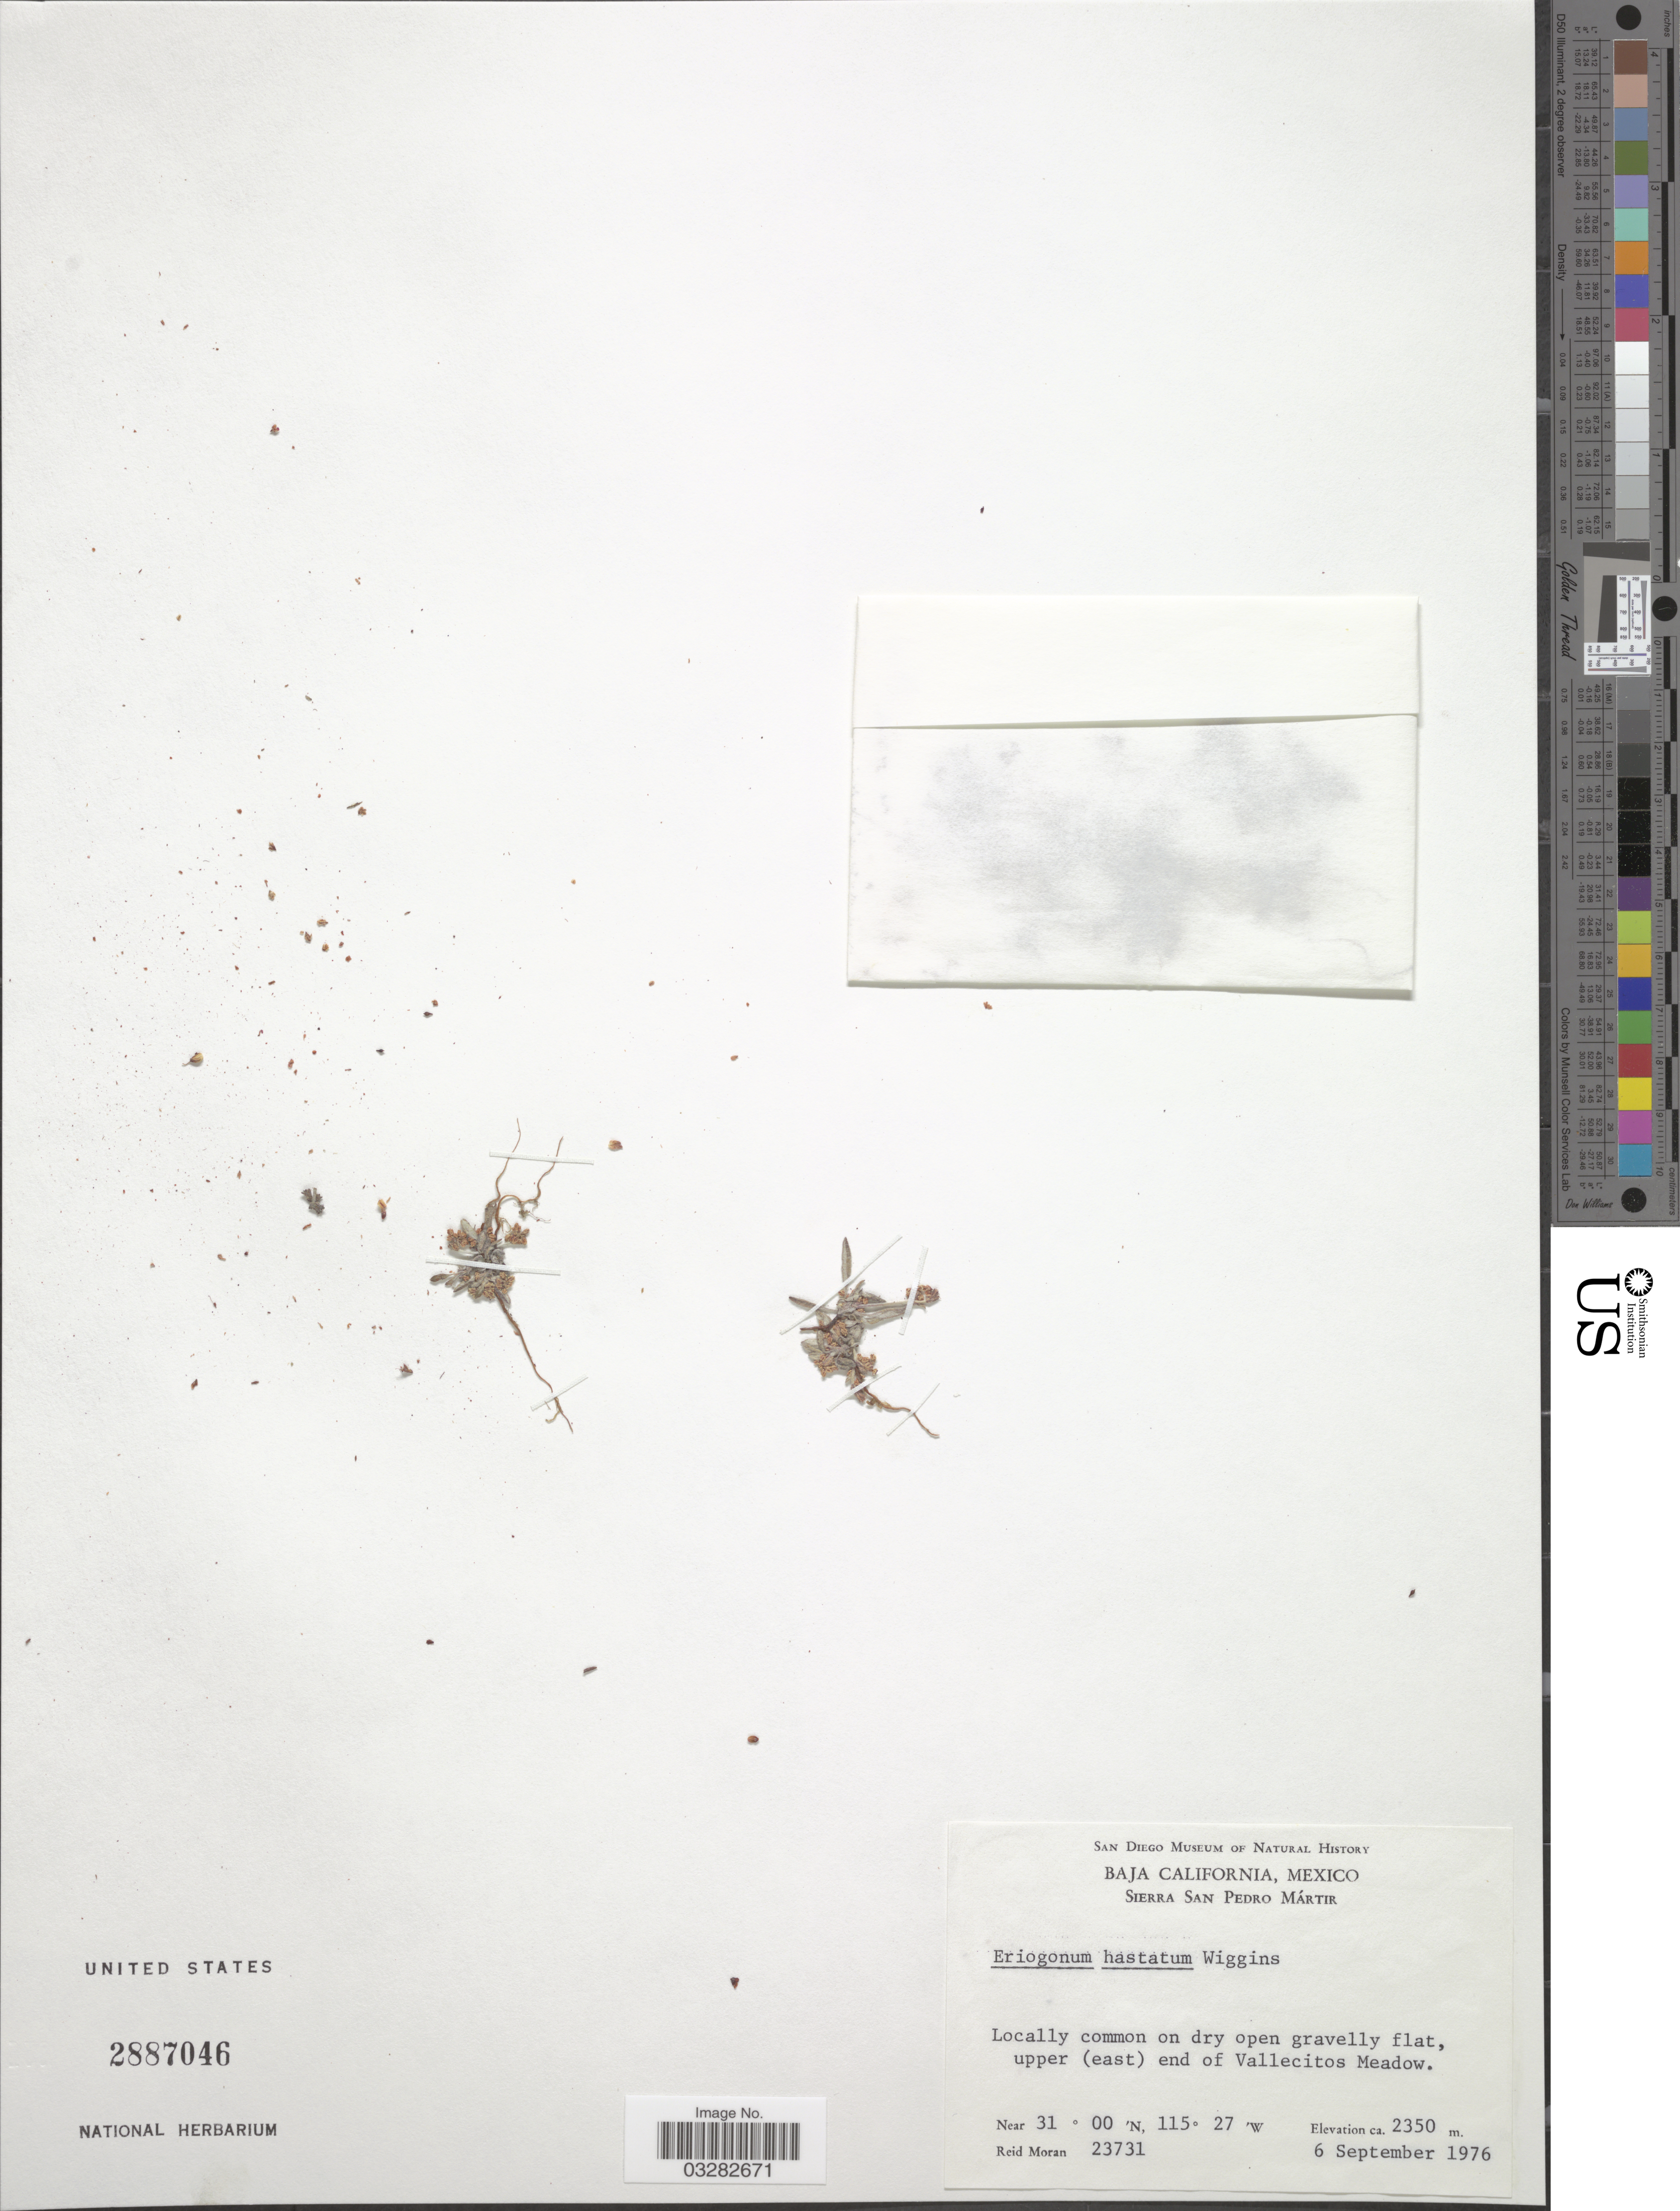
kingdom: Plantae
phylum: Tracheophyta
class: Magnoliopsida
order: Caryophyllales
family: Polygonaceae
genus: Eriogonum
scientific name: Eriogonum hastatum Wiggins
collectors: R. Moran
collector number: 23731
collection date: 1976-09-06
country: Mexico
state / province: Baja California Norte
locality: Sierra San Pedro Mártir. Upper (east) end of Vallecitos Meadow.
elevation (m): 2350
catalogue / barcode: US 2887046